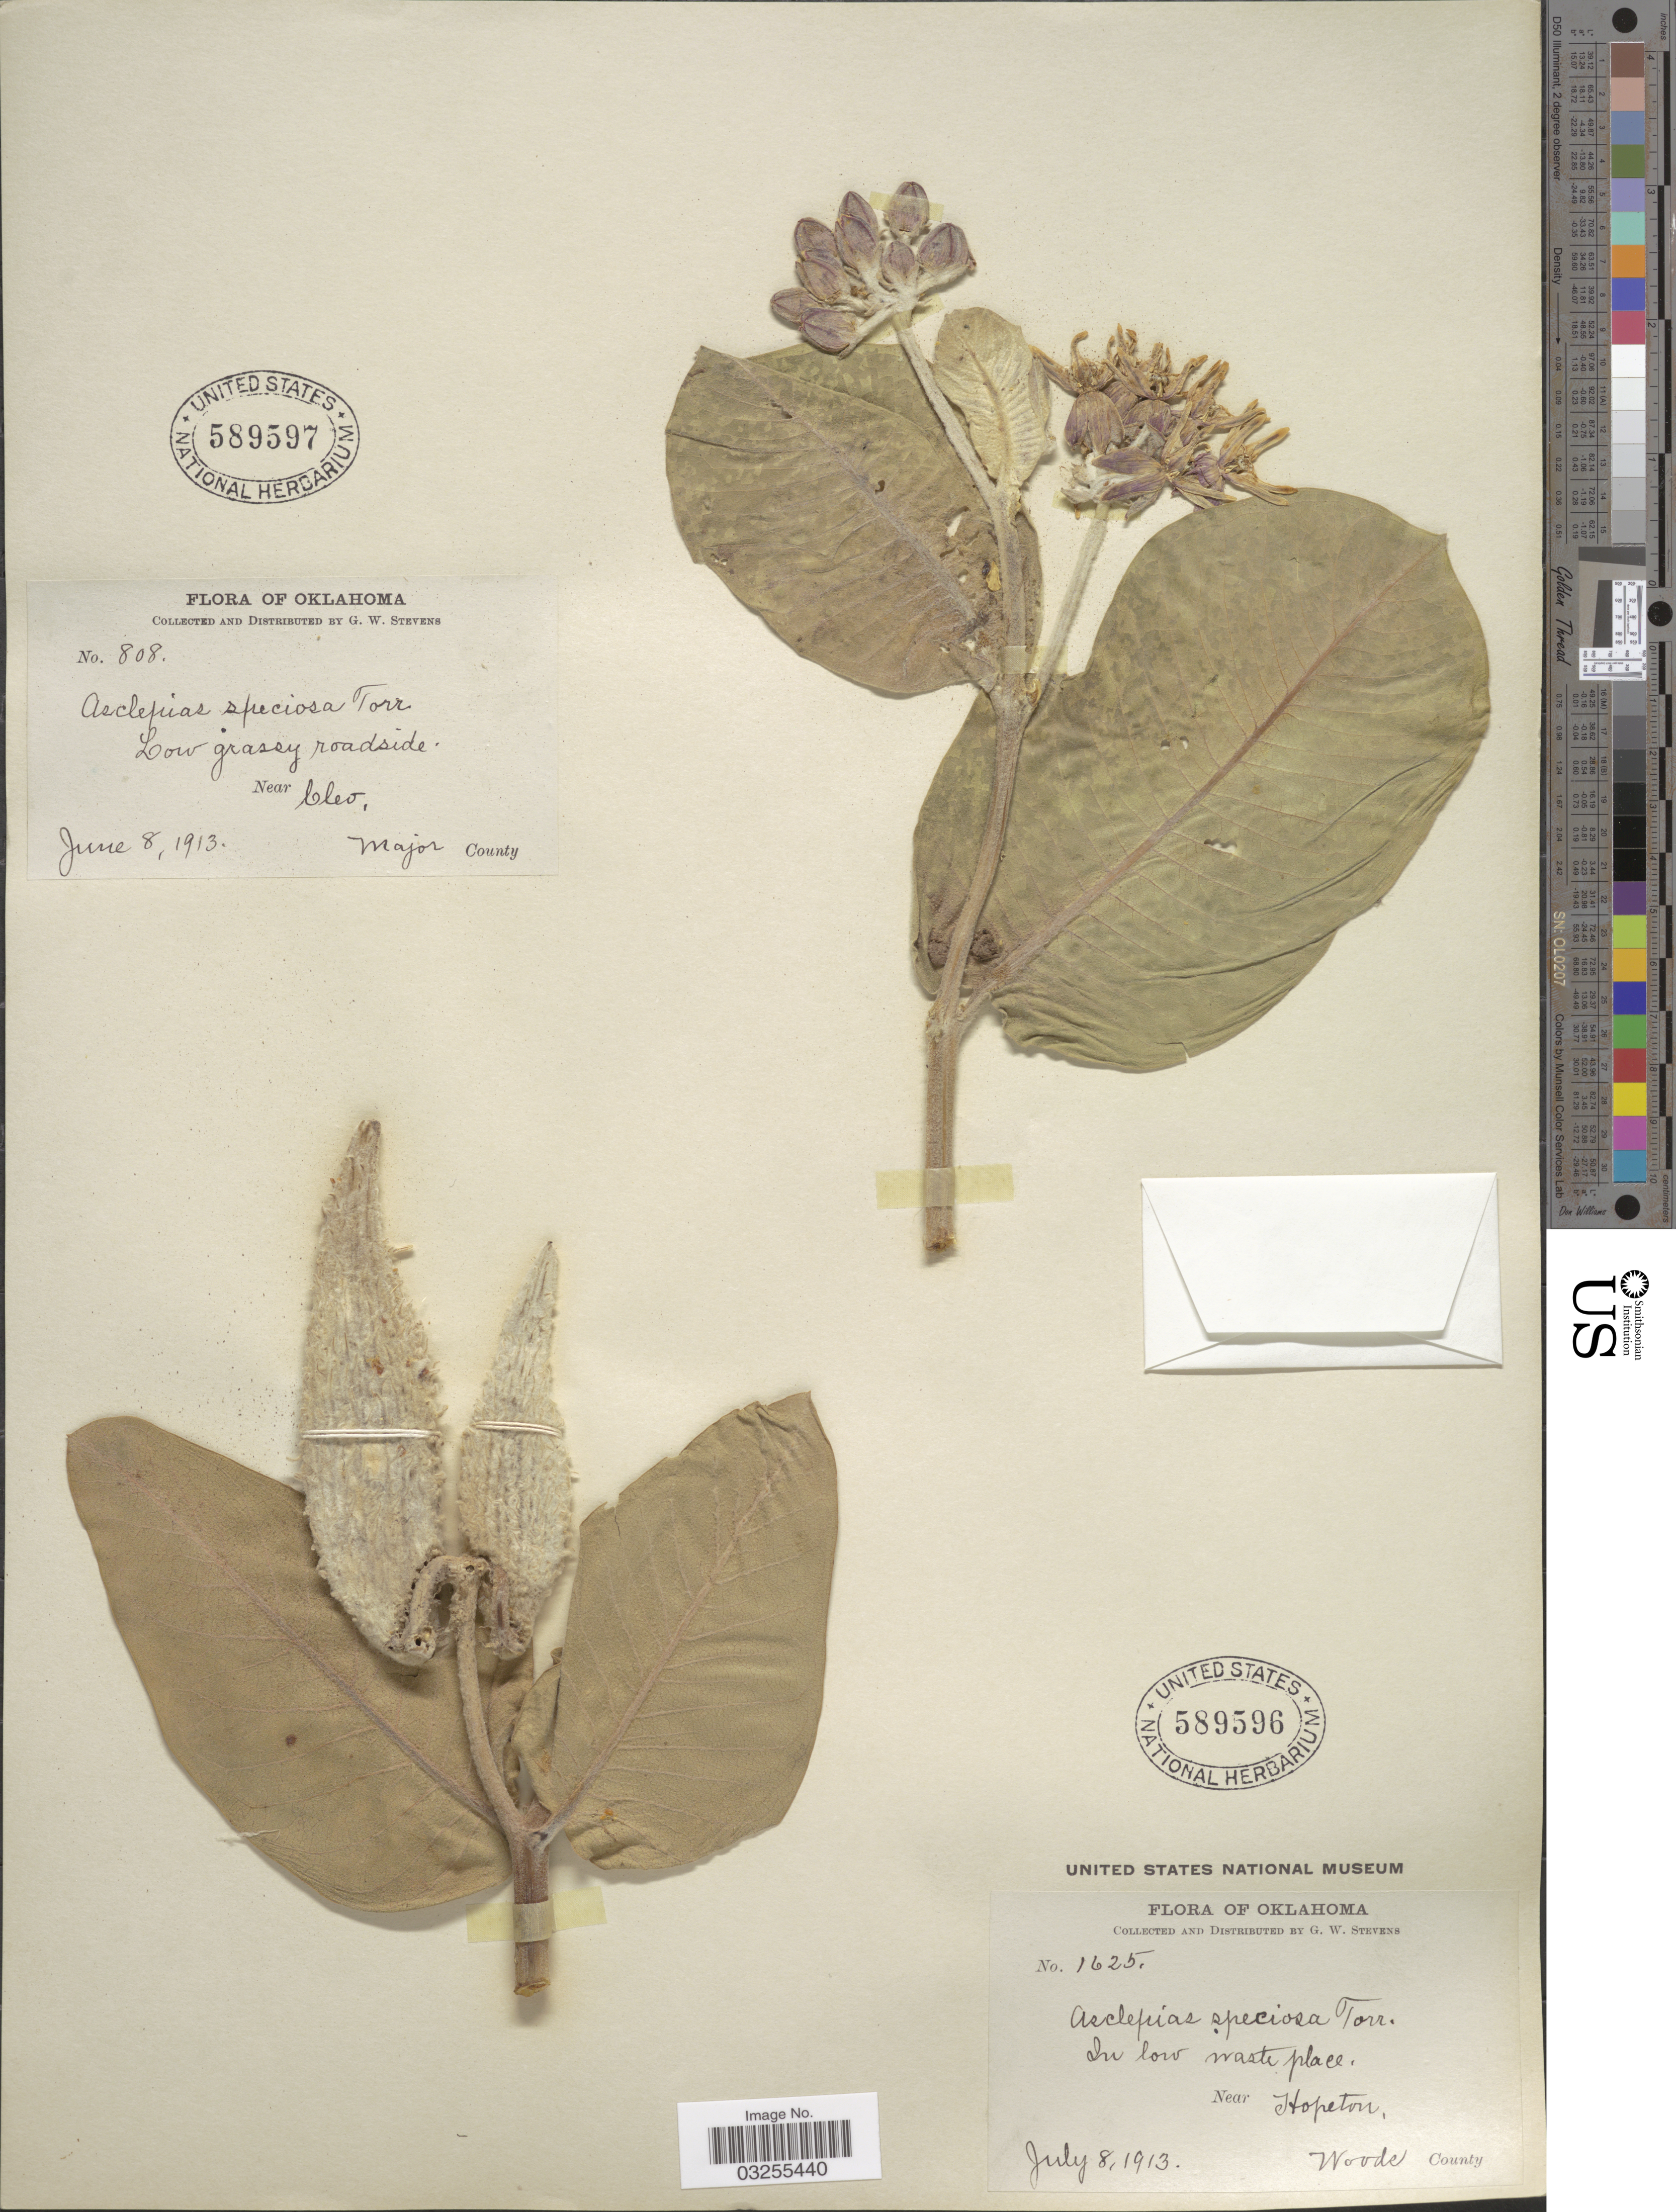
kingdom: Plantae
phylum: Tracheophyta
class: Magnoliopsida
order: Gentianales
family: Apocynaceae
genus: Asclepias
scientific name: Asclepias speciosa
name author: Torr.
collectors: G. W. Stevens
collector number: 808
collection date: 1913-06-08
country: United States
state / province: Oklahoma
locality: Low grassy roadside. Near Cleo, Major County.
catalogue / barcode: US 589597-2